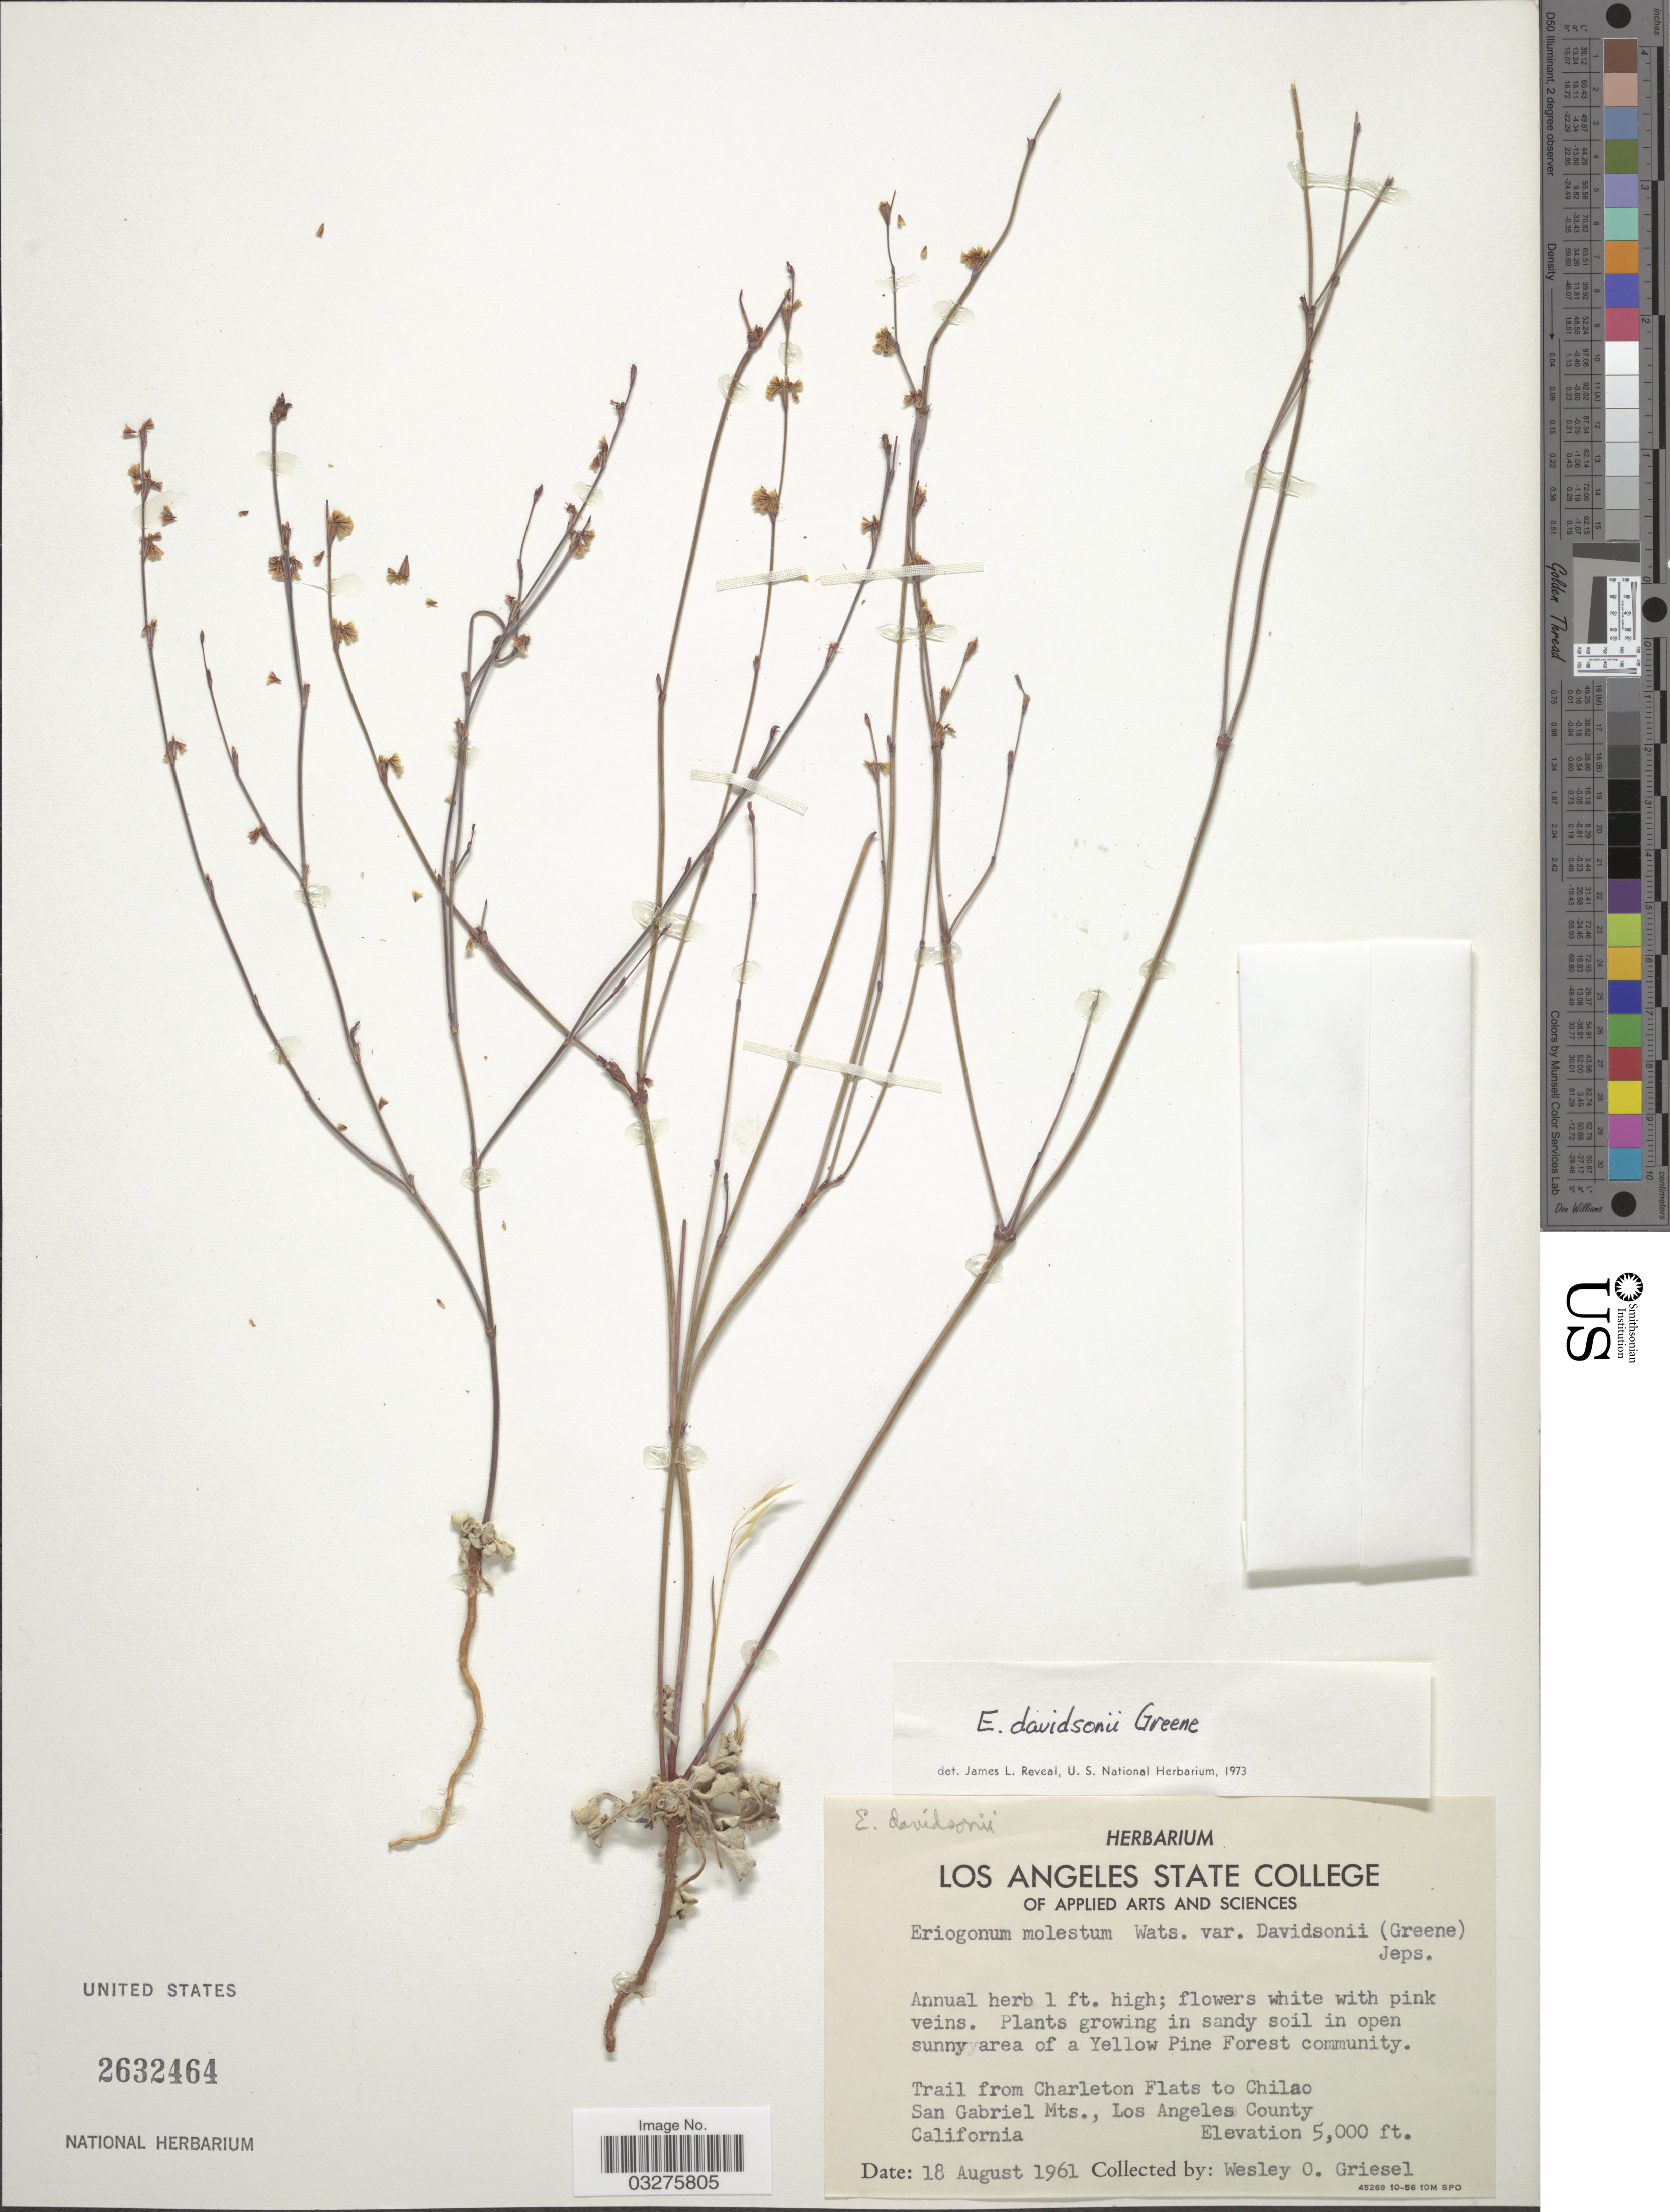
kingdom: Plantae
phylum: Tracheophyta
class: Magnoliopsida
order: Caryophyllales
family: Polygonaceae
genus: Eriogonum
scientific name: Eriogonum davidsonii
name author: Greene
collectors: W. O. Griesel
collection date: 1961-08-18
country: United States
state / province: California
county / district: Los Angeles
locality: Trail from Charleton Flats to Chilao San Gabriel Mts., Los Angeles County.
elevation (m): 1524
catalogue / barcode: US 2632464